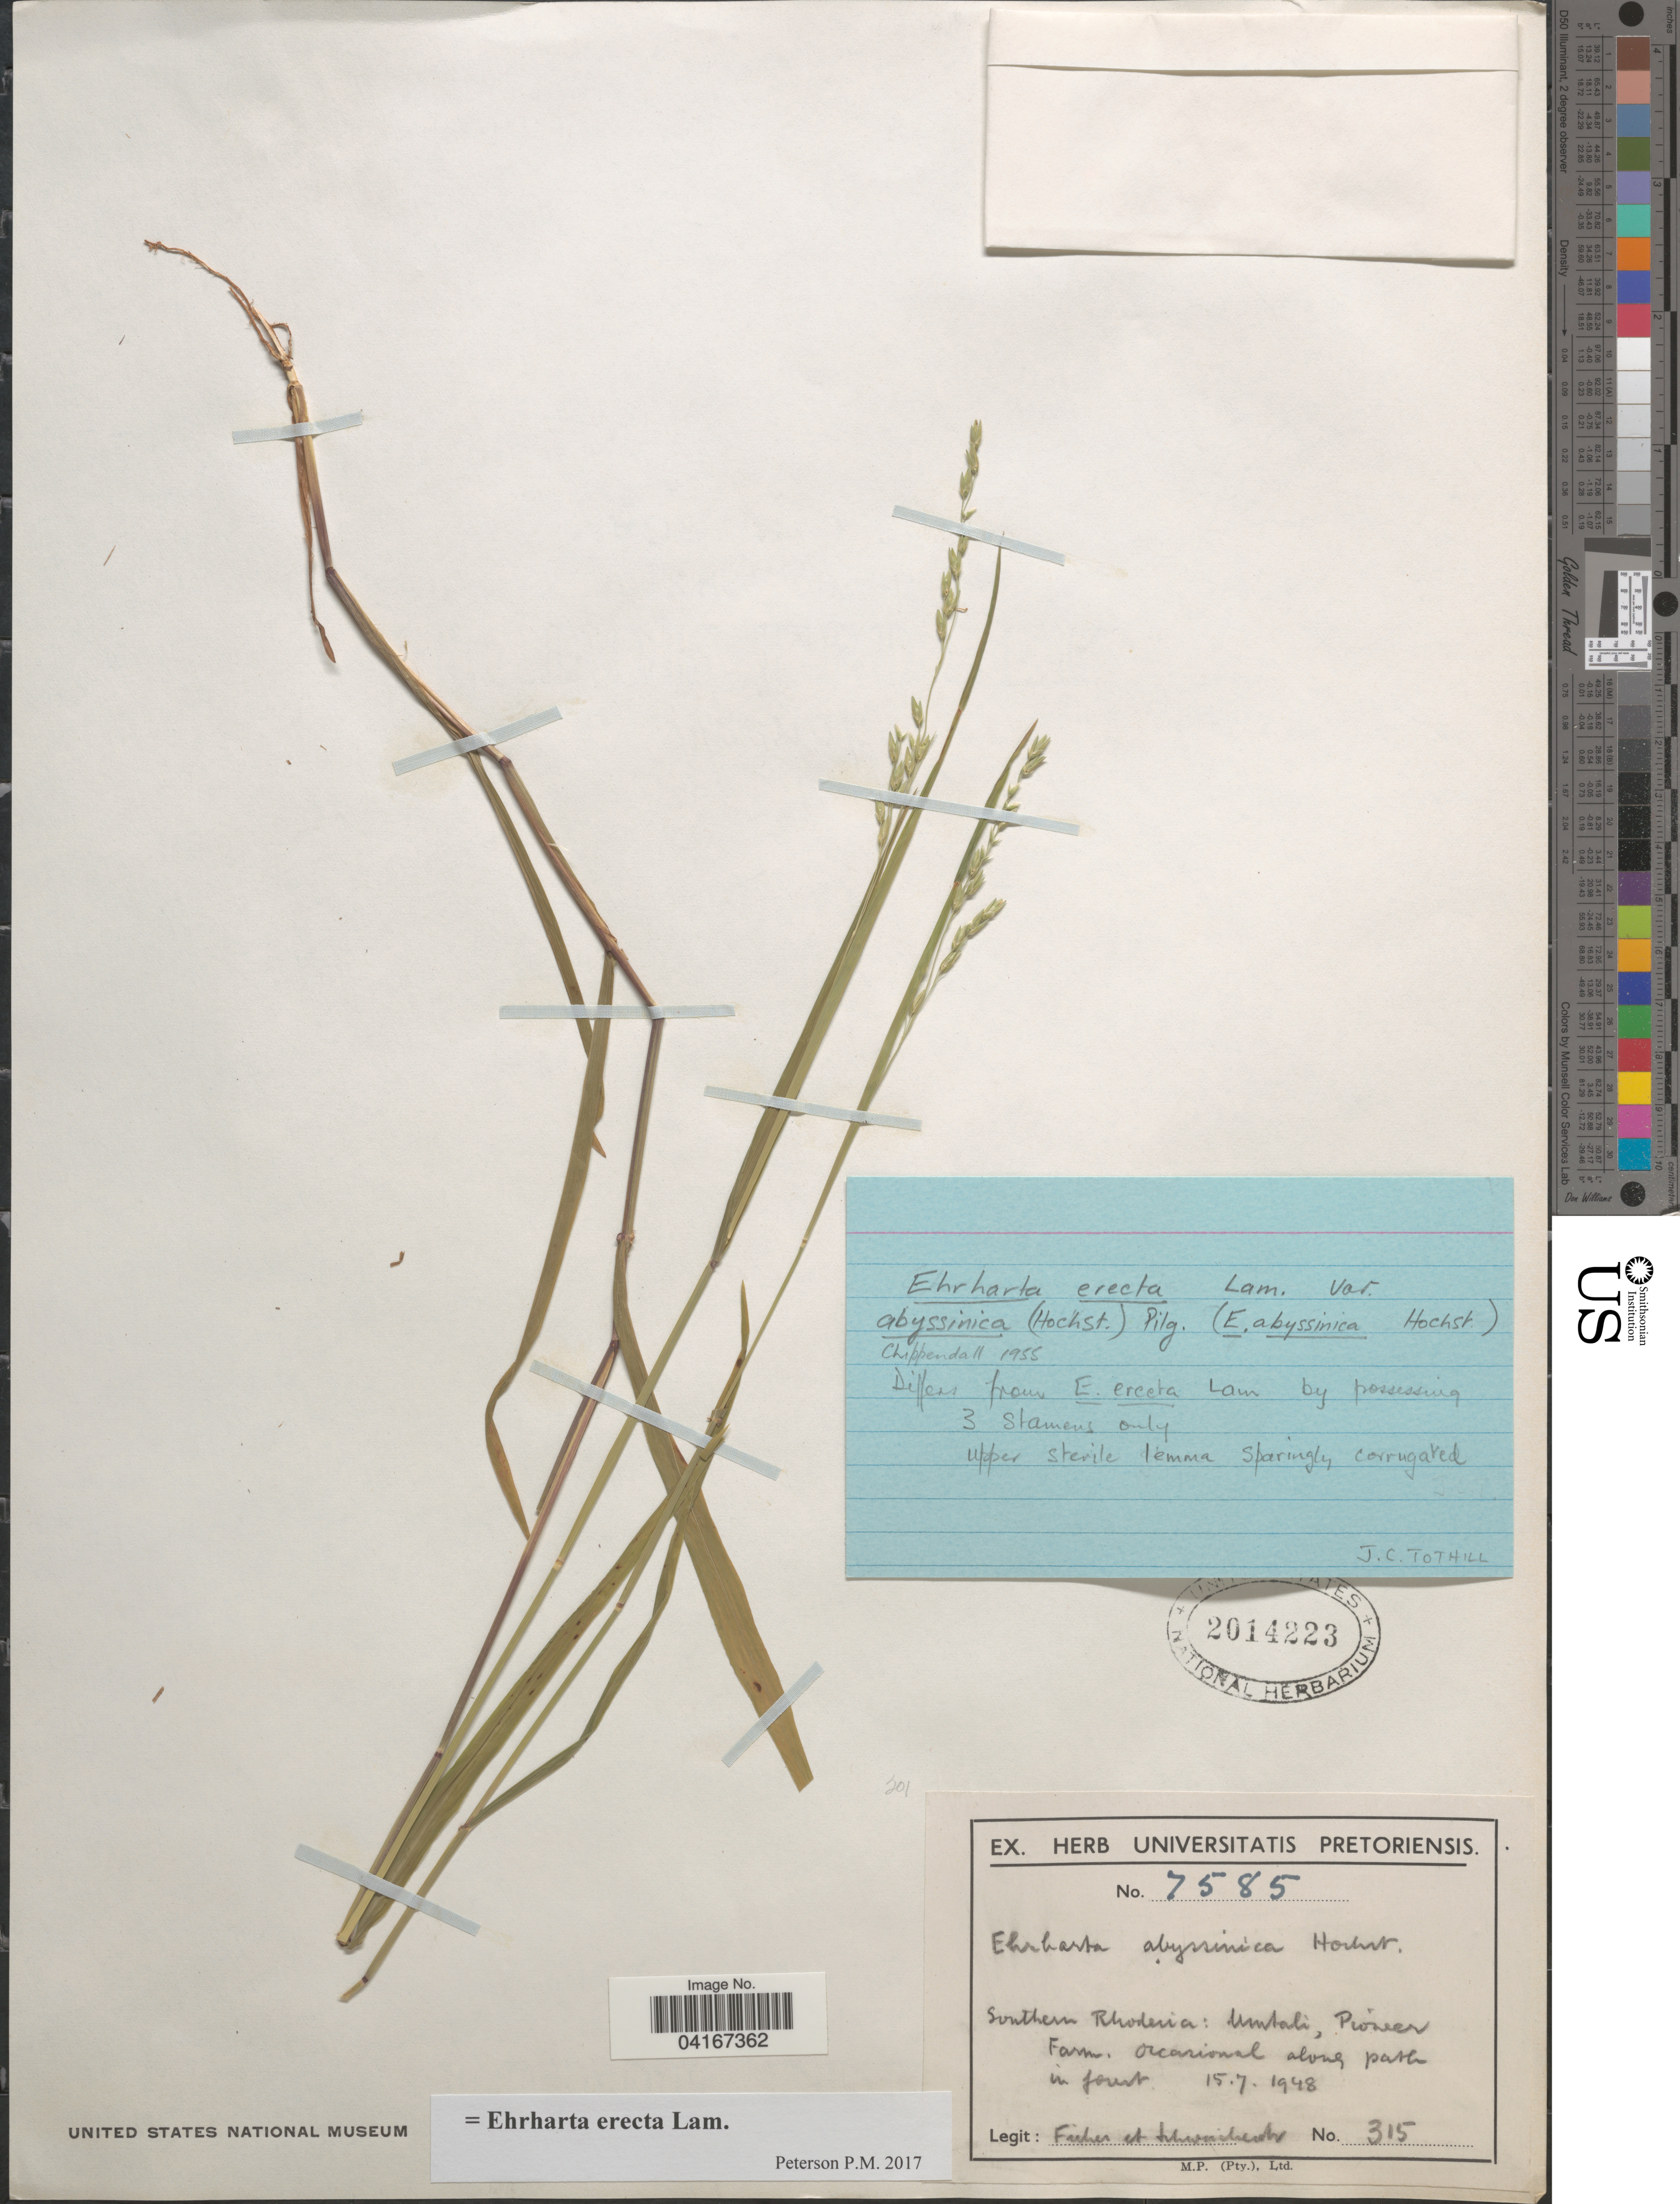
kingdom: Plantae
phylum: Tracheophyta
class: Liliopsida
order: Poales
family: Poaceae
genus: Ehrharta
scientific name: Ehrharta erecta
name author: Lam.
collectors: -- Fisher & -. Schweickerdt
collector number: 315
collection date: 1948-07-15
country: Zimbabwe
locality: Southern Rhodesia: Umtali, Pioneer Farm.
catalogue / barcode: US 2014223